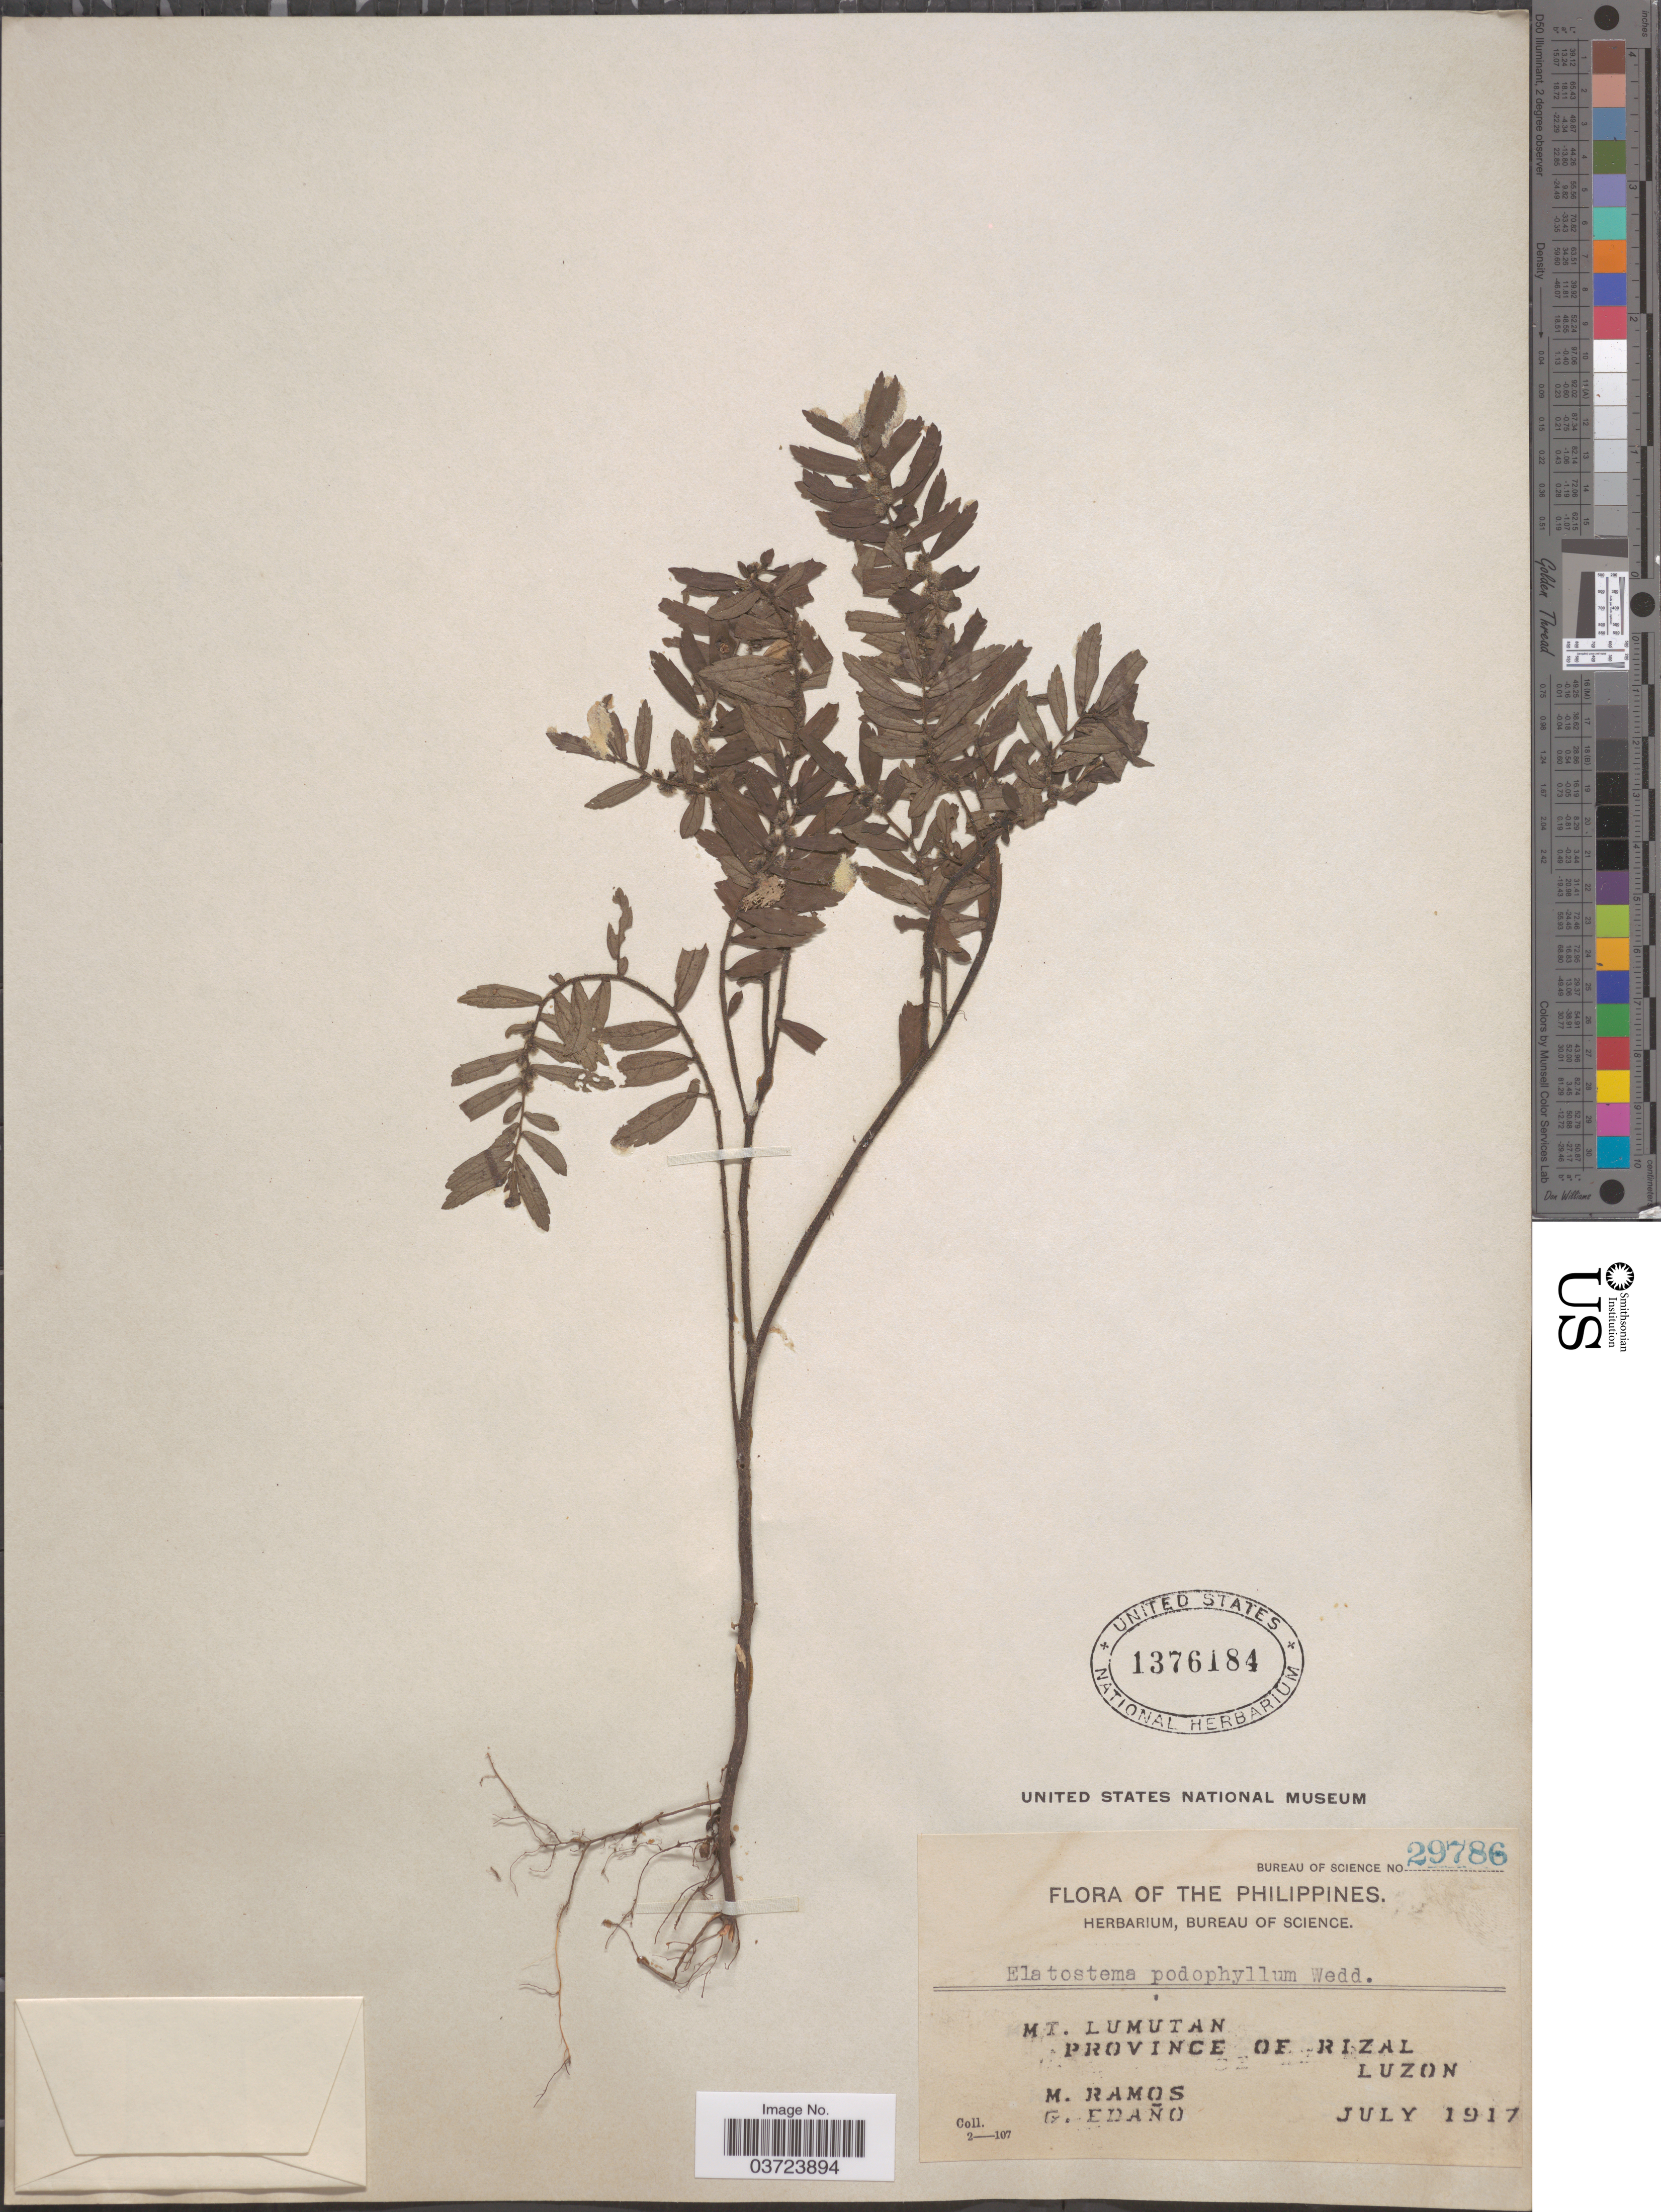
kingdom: Plantae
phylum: Tracheophyta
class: Magnoliopsida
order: Rosales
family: Urticaceae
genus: Elatostema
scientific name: Elatostema podophyllum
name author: Wedd.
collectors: M. Ramos & G. Edaño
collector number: Bureau of Science 29786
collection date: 1917-07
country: Philippines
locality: Mt. Lumutan, Province of Rizal, Luzon.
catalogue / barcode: US 1376184